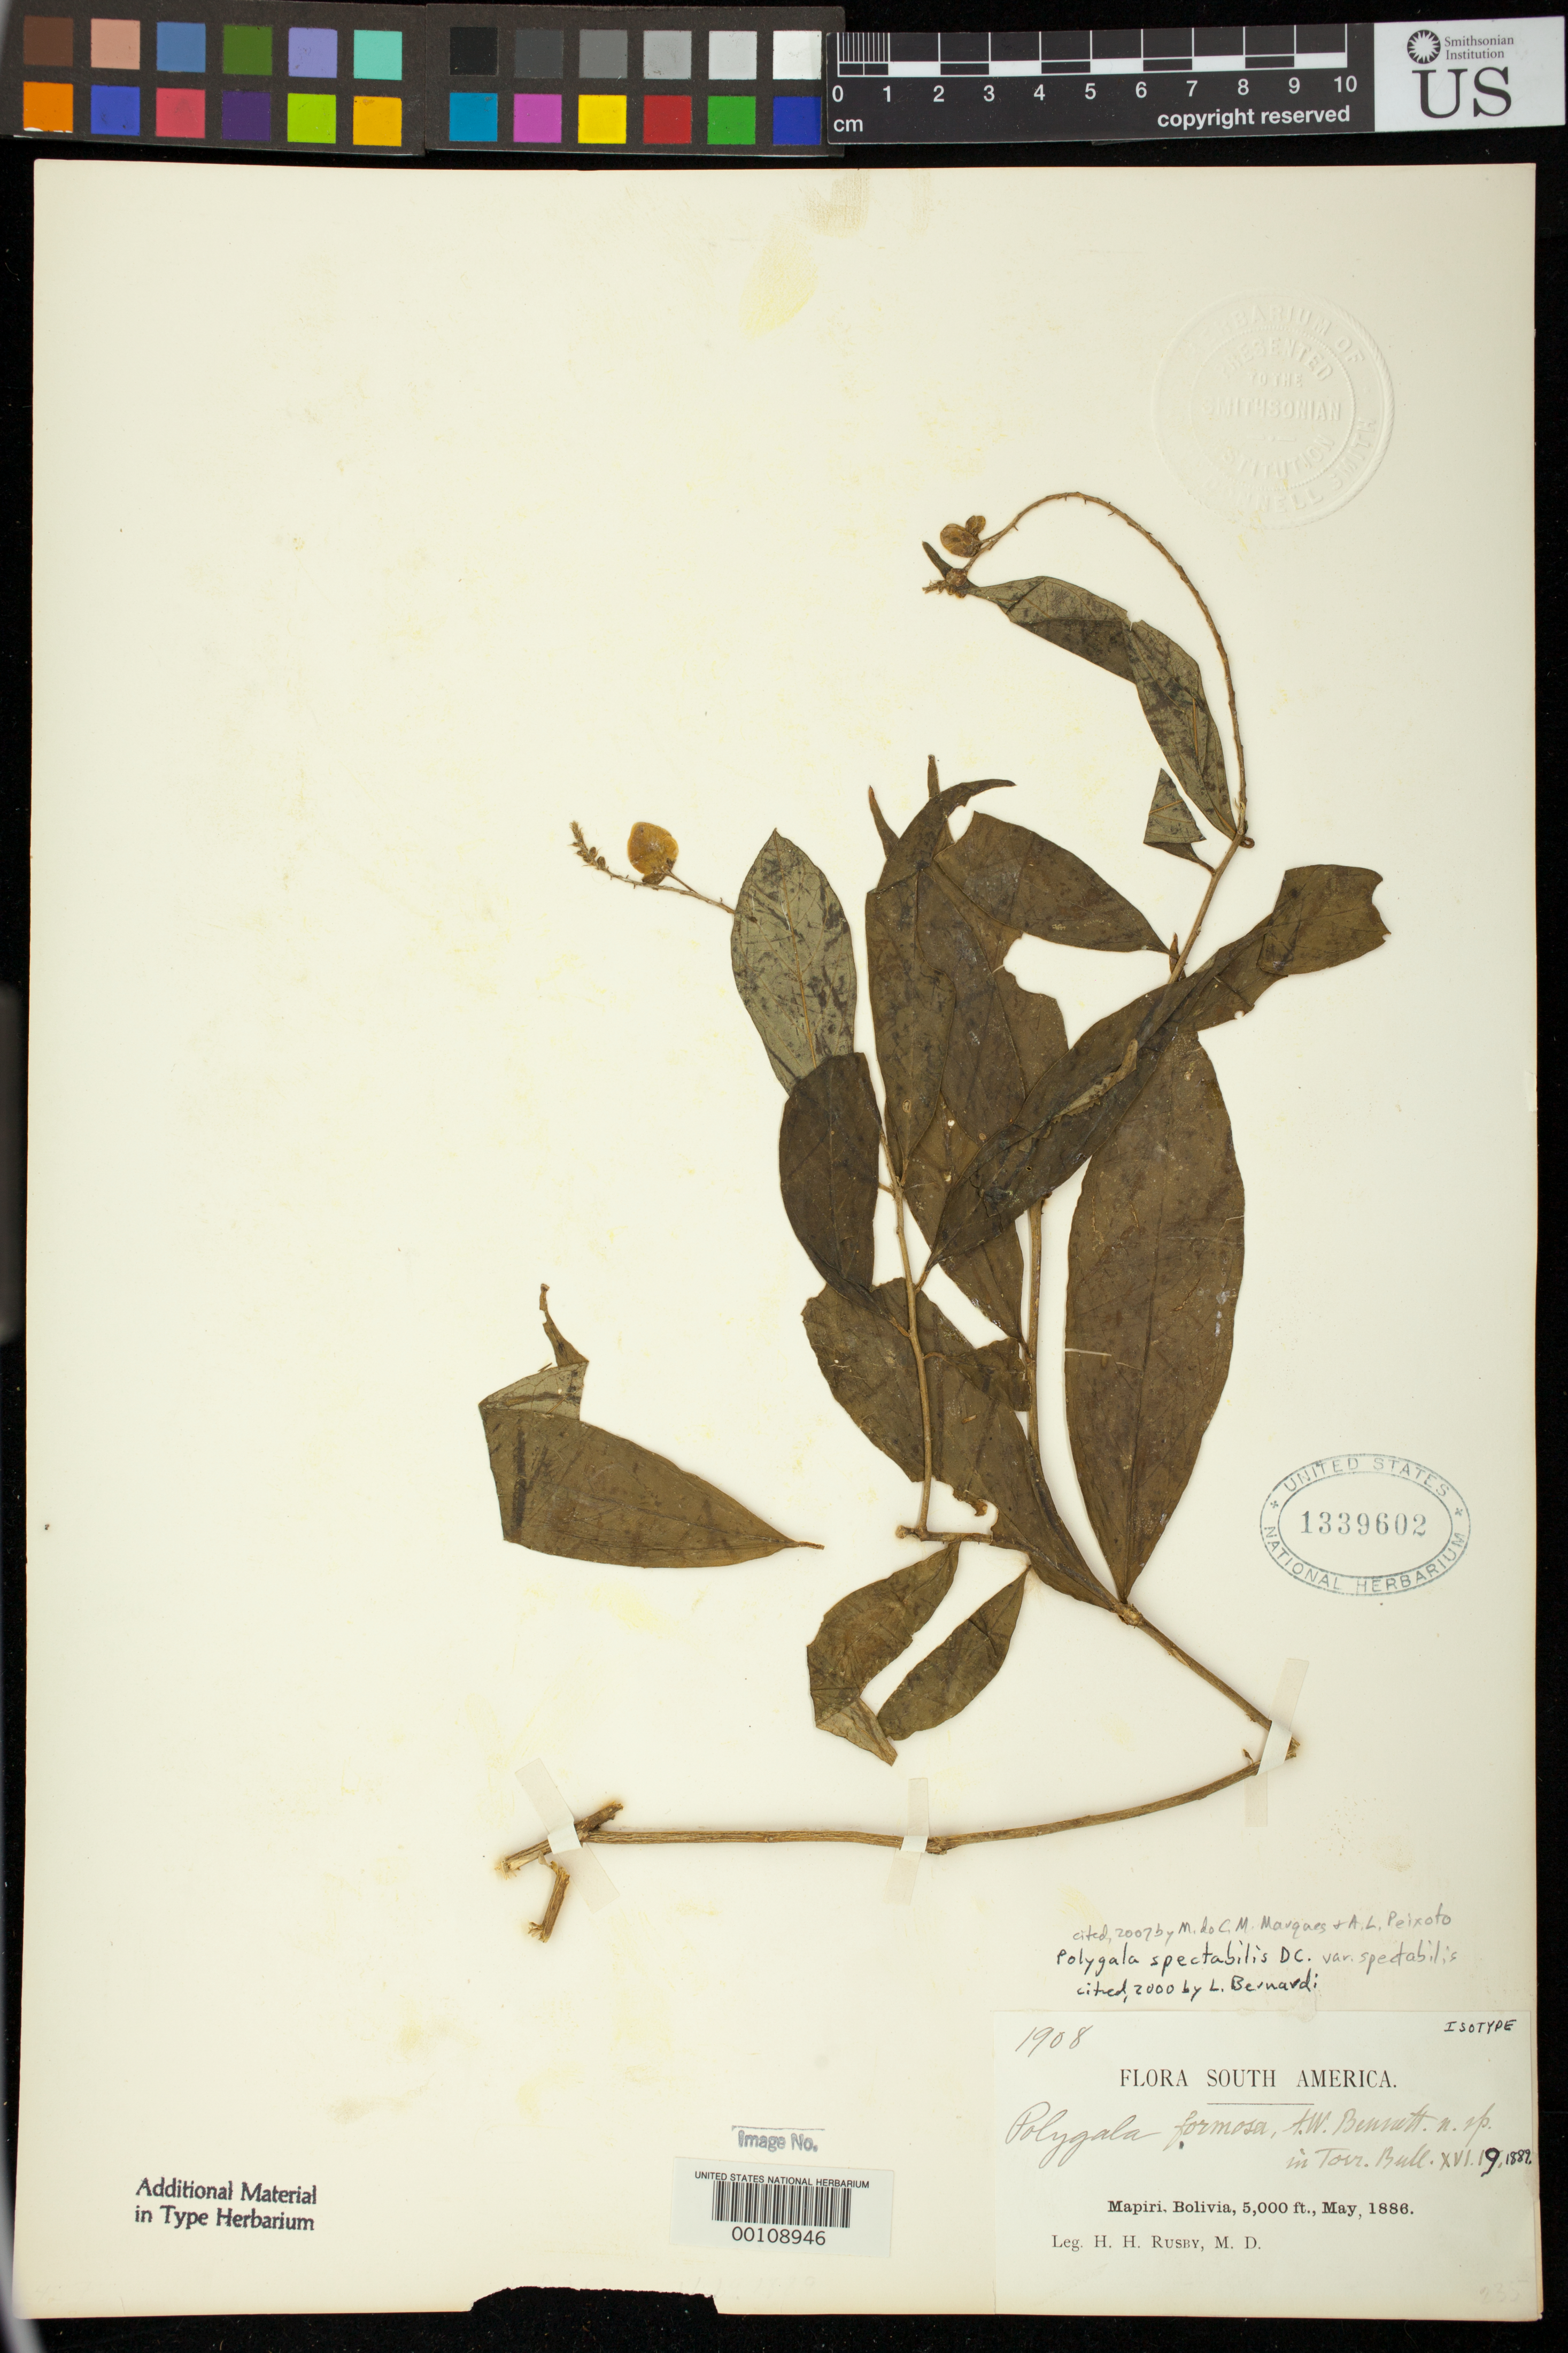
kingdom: Plantae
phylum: Tracheophyta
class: Magnoliopsida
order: Fabales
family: Polygalaceae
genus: Polygala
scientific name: Polygala formosa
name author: A.W. Benn.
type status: Isotype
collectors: H. H. Rusby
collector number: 1908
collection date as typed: May 1886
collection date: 1886-05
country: Bolivia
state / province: La Páz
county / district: Larecaja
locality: Mapiri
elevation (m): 1524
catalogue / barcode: US 1339602